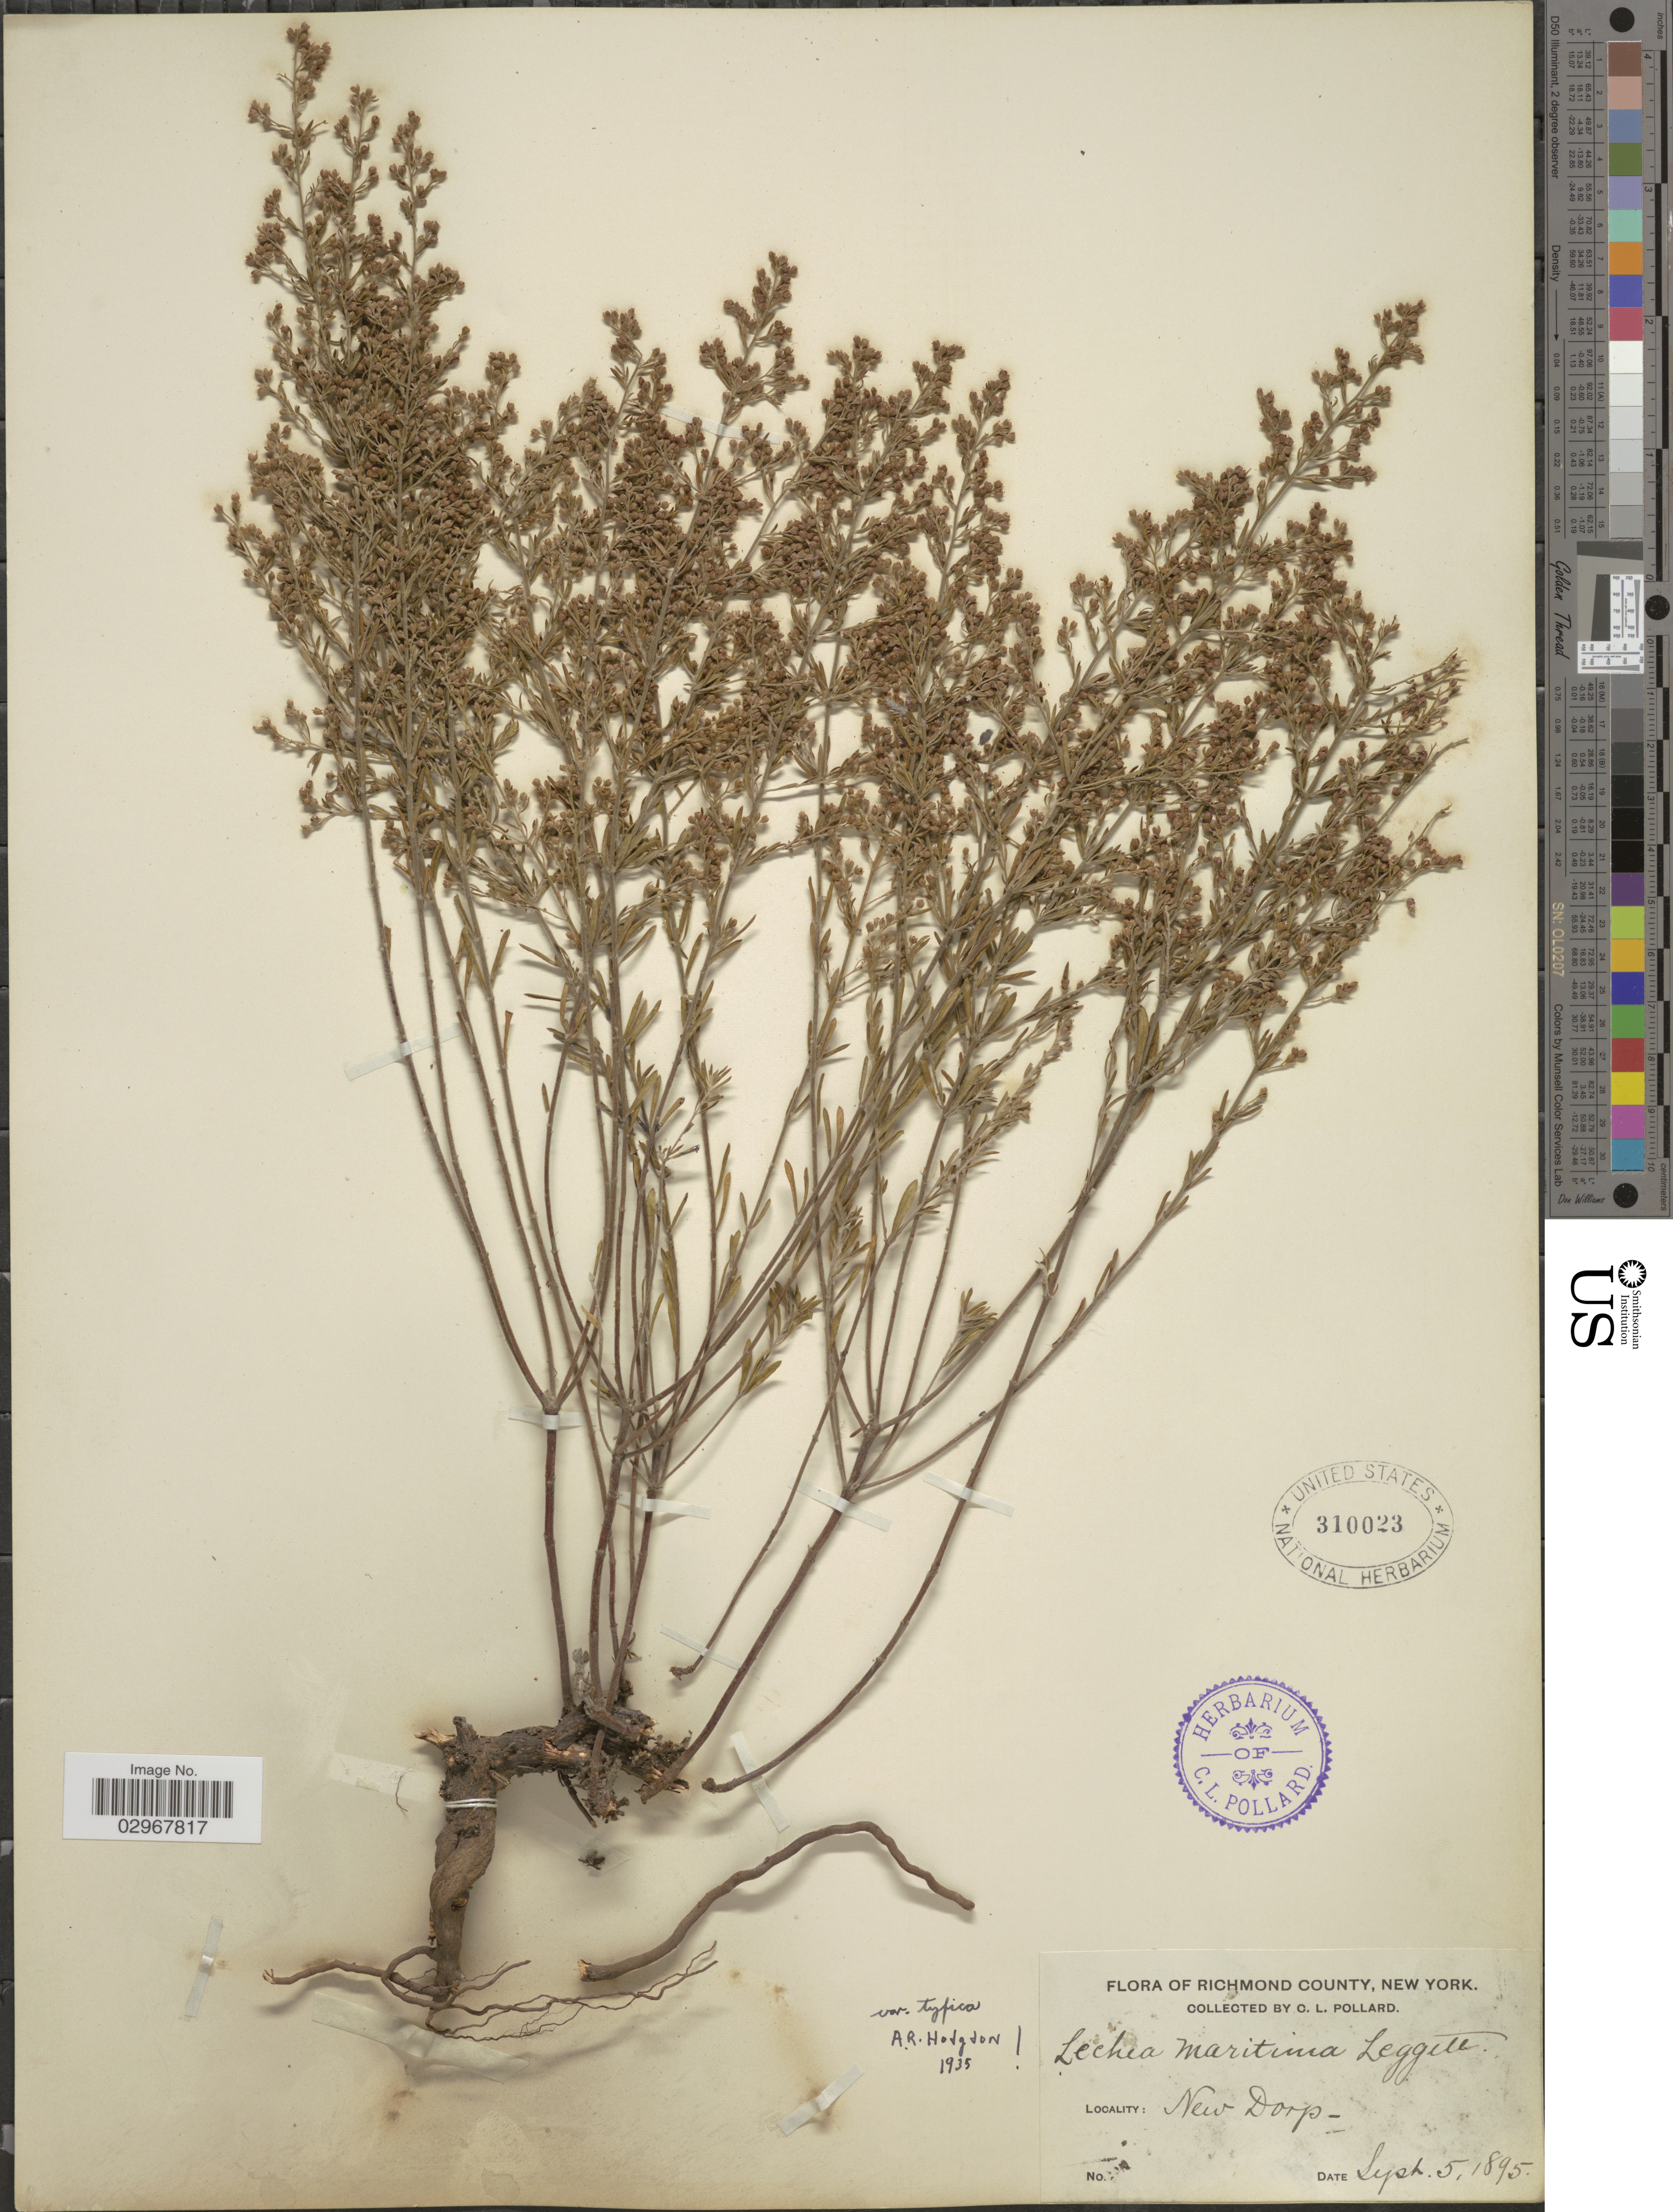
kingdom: Plantae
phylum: Tracheophyta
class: Magnoliopsida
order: Malvales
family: Cistaceae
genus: Lechea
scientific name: Lechea maritima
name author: Legg.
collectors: C. L. Pollard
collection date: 1895-09-05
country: United States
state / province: New York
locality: Richmond County. New Dorp.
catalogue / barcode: US 310023